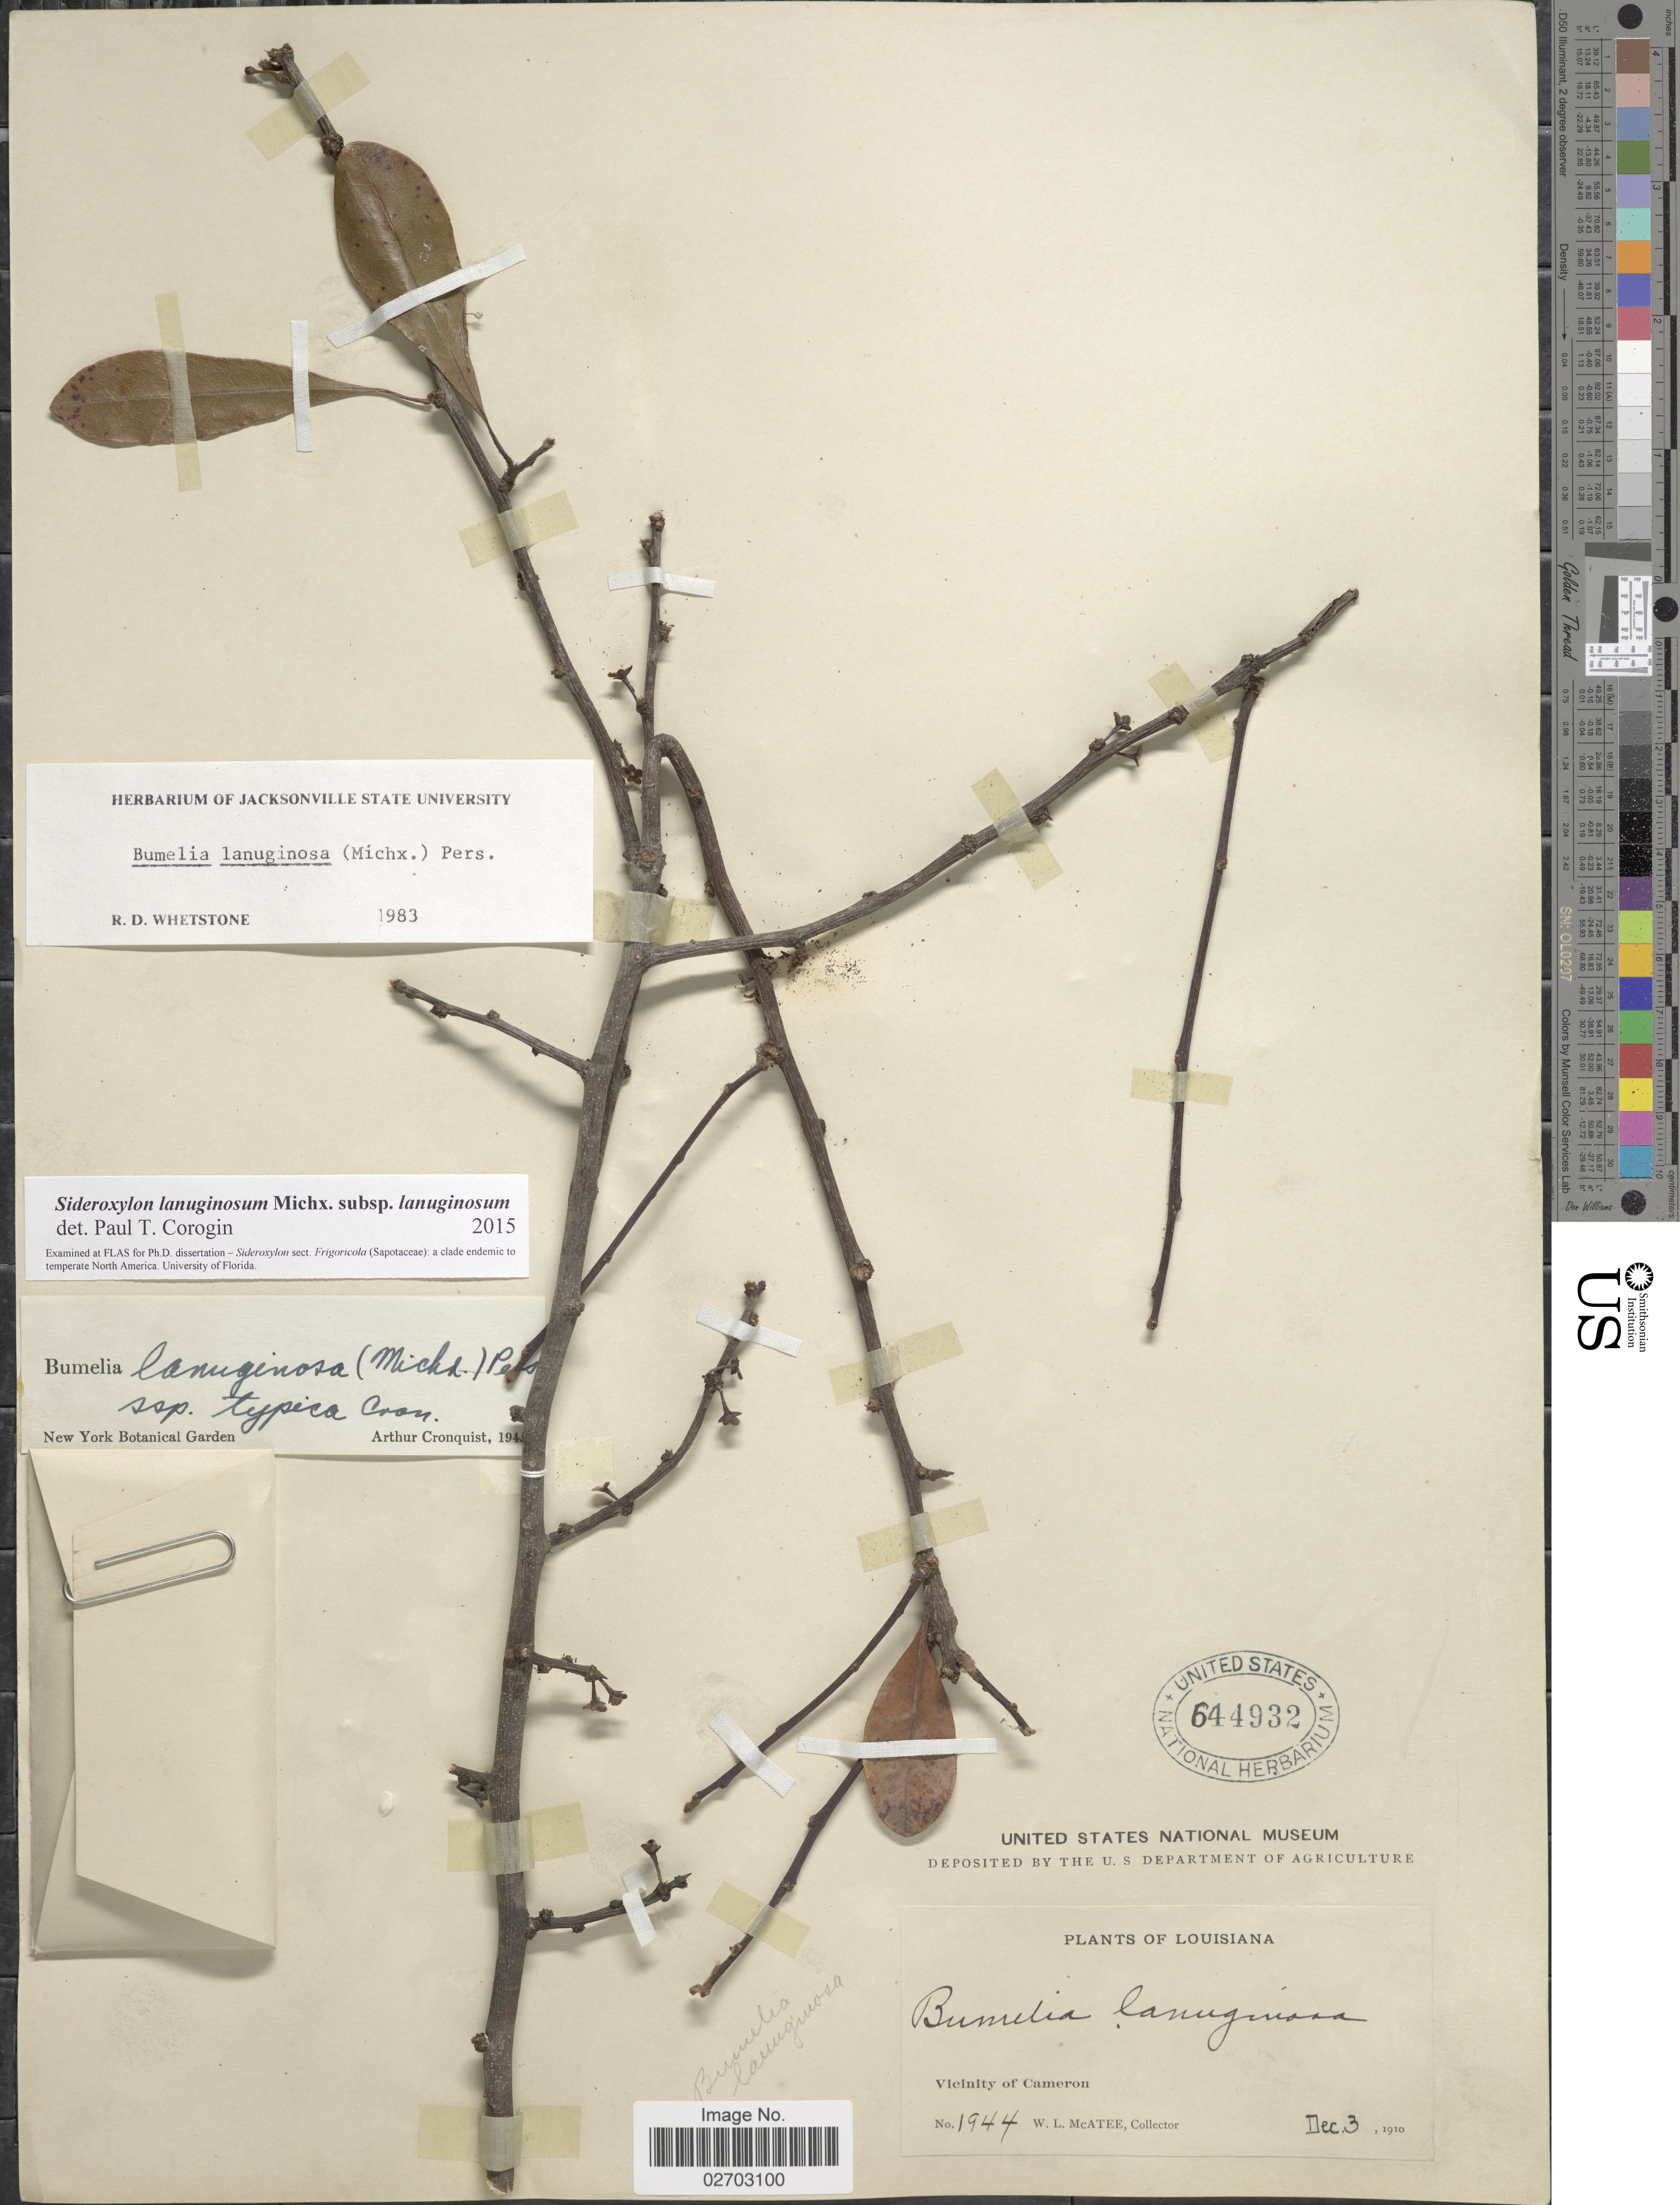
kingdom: Plantae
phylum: Tracheophyta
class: Magnoliopsida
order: Ericales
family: Sapotaceae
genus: Sideroxylon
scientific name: Sideroxylon lanuginosum subsp. lanuginosum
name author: Michx.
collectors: W. McAtee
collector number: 1944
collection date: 1910-12-03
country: United States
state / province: Louisiana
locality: Vicinity of Cameron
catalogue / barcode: US 644932